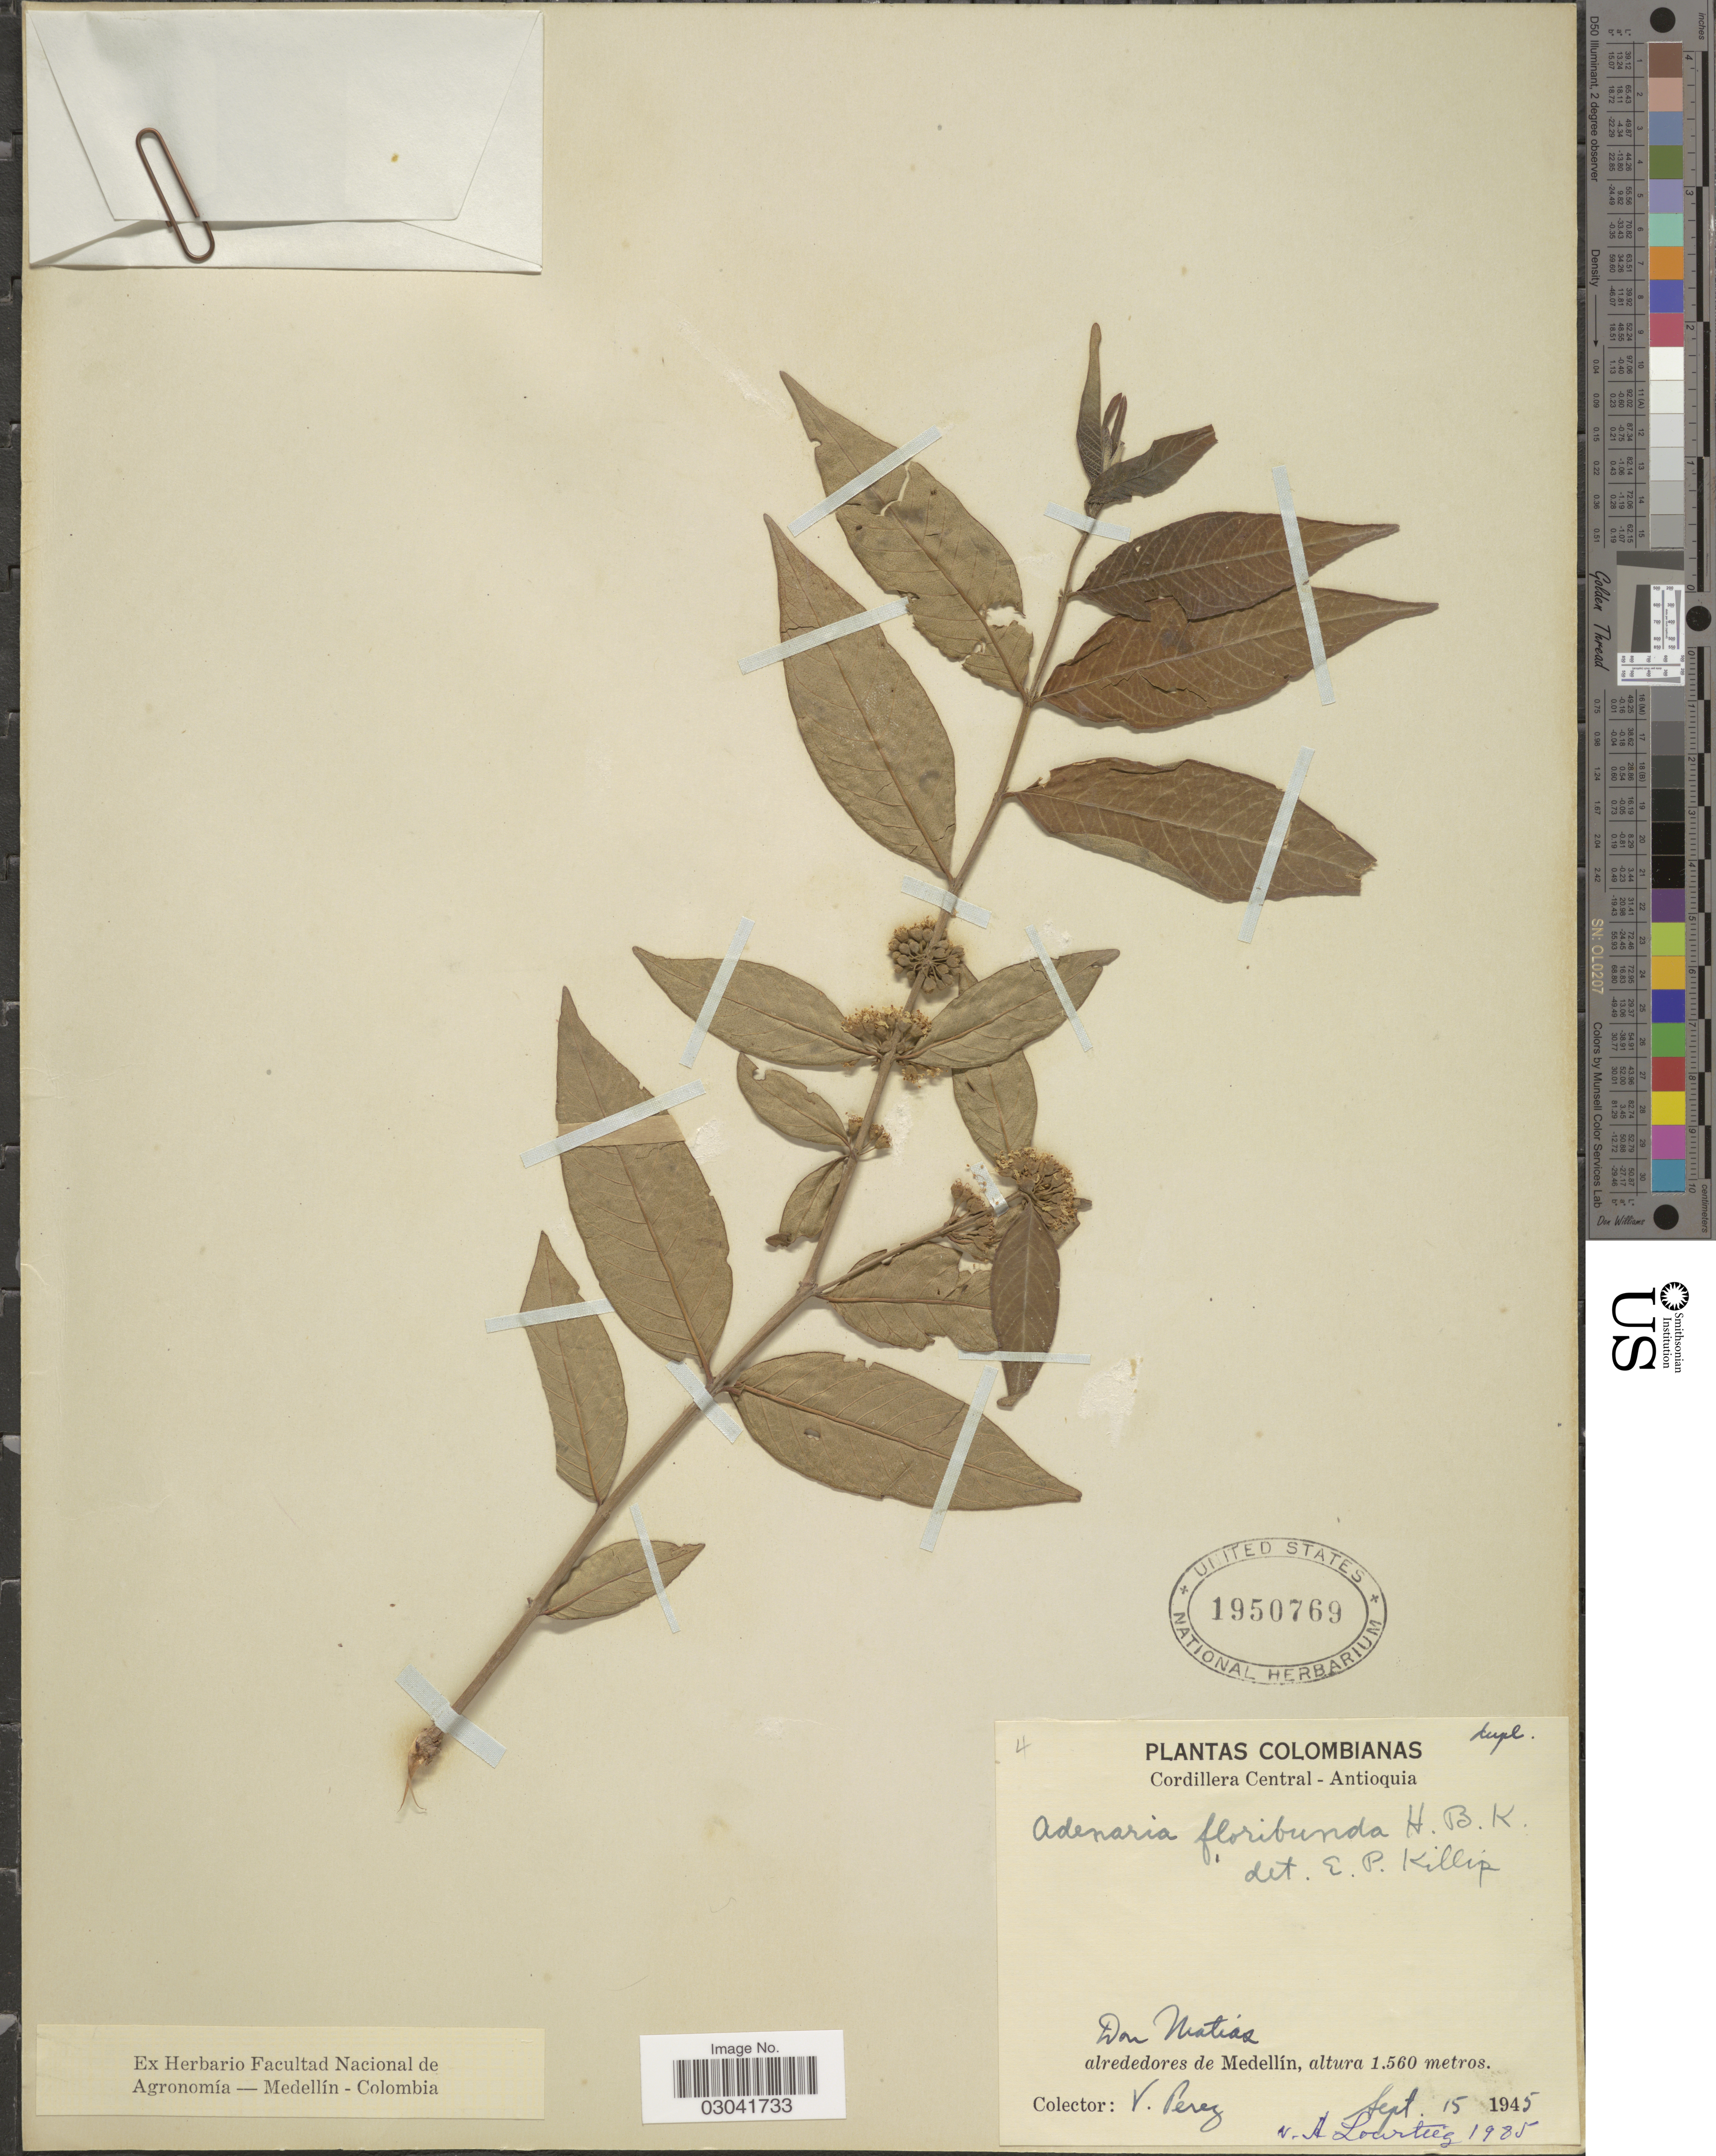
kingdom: Plantae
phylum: Tracheophyta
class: Magnoliopsida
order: Myrtales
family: Lythraceae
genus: Adenaria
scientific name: Adenaria floribunda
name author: Kunth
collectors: V. Perez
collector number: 4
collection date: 1945-09-15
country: Colombia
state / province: Antioquia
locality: Cordillera Central. Don Matias. Alrededores de Medellín.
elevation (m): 1560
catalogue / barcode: US 1950769